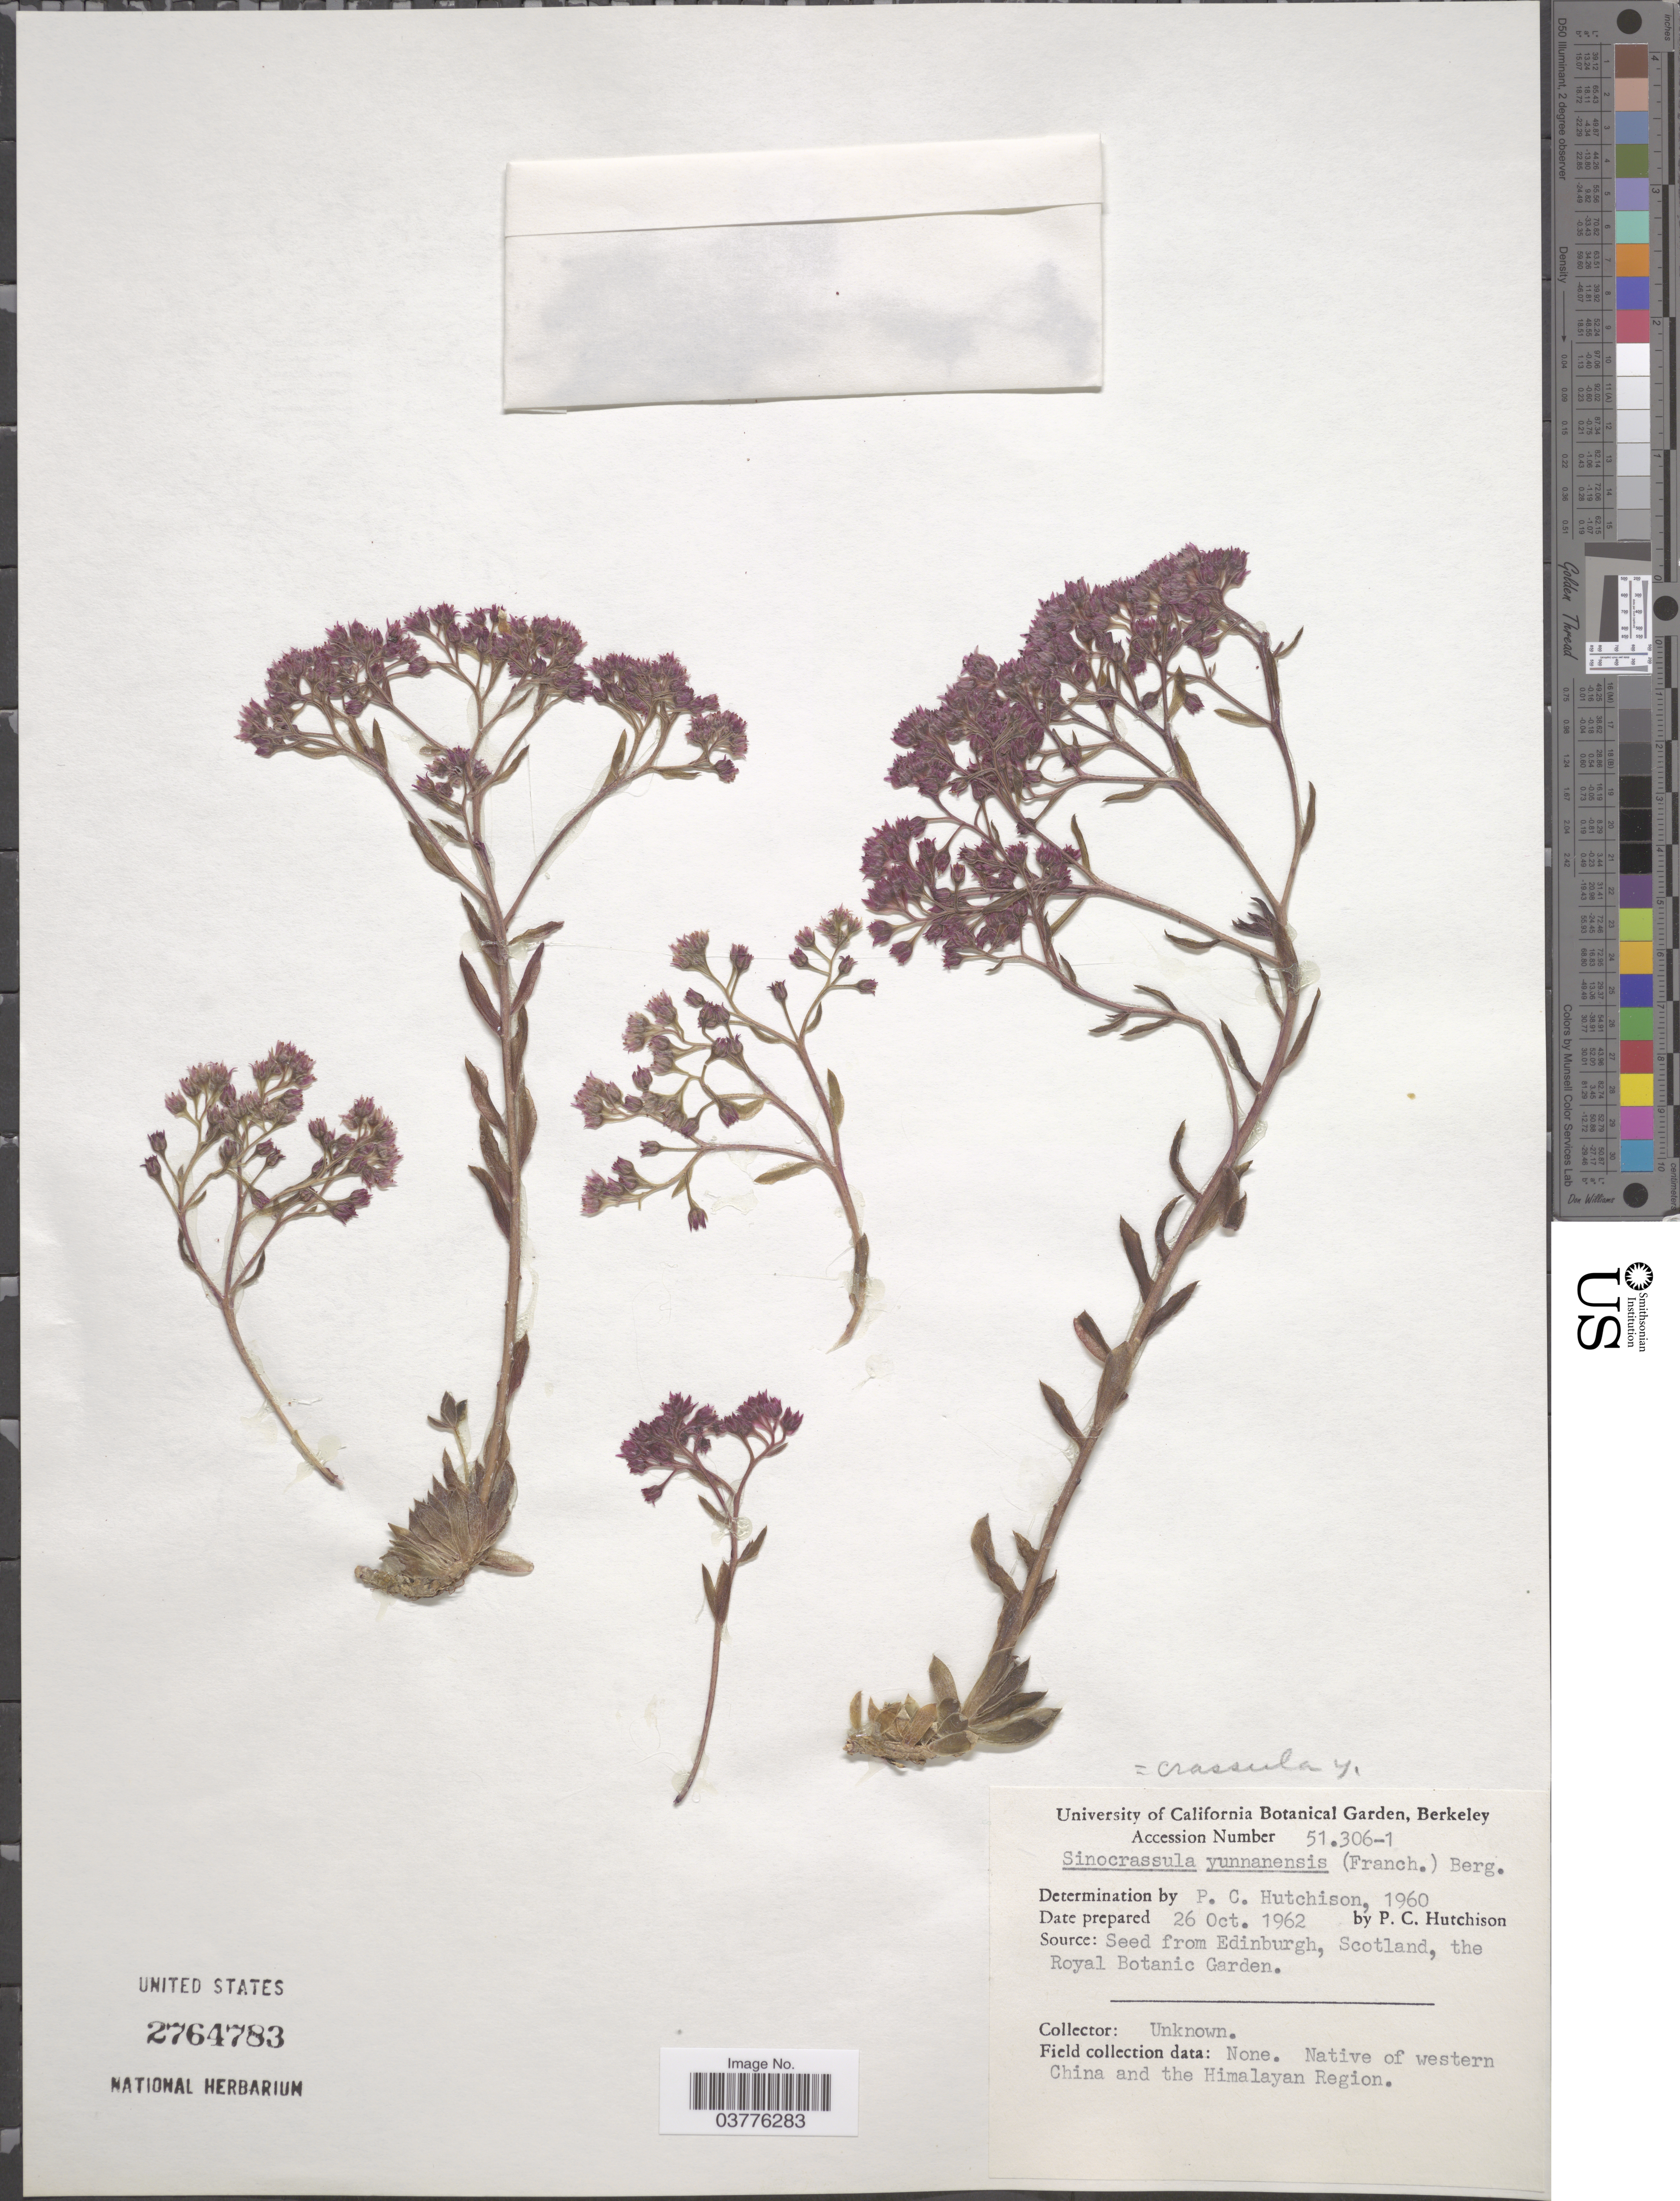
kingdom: Plantae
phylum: Tracheophyta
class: Magnoliopsida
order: Saxifragales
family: Crassulaceae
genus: Sinocrassula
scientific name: Sinocrassula yunnanensis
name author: (Franch.) A. Berger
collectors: P. C. Hutchison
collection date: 1962-10-26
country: United States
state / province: California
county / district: Alameda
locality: University of California Botanical Garden, Berkeley.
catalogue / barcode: US 2764783